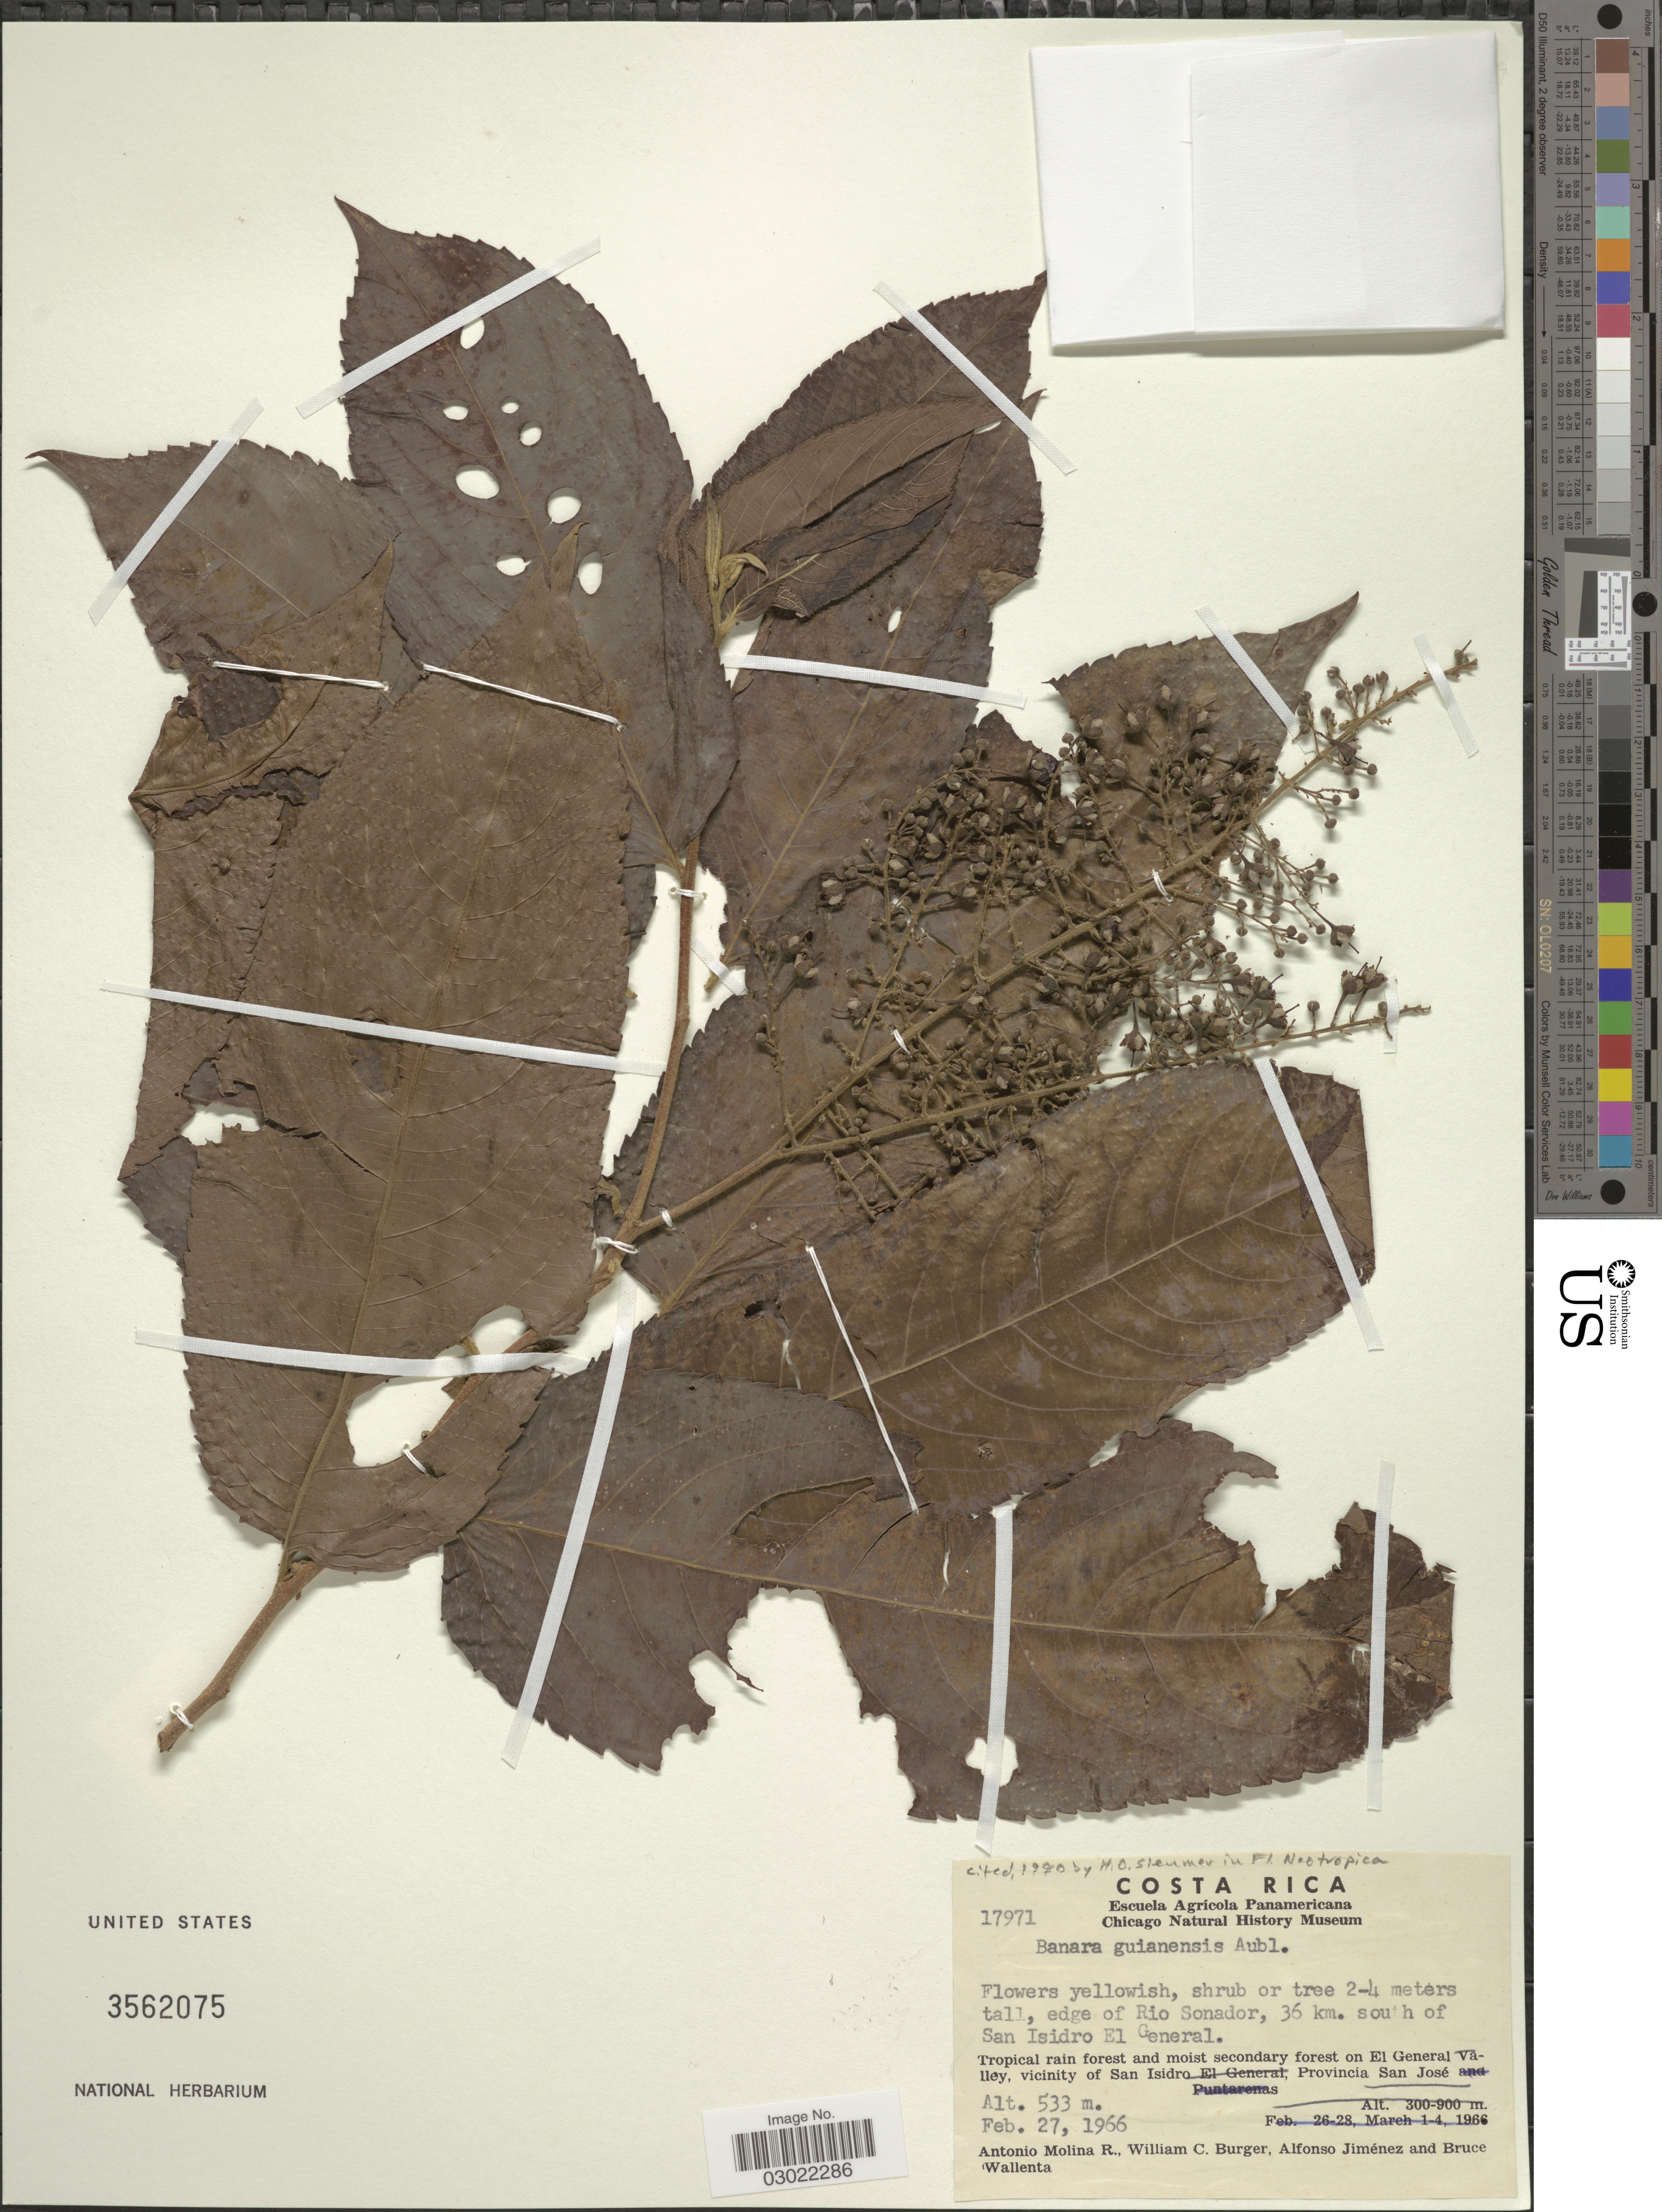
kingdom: Plantae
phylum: Tracheophyta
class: Magnoliopsida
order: Malpighiales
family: Salicaceae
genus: Banara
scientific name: Banara guianensis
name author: Aubl.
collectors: A. Molina R., W. Burger, A. Jiménez & B. Wallenta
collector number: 17971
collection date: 1966-02-27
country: Costa Rica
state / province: San José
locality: Edge of Rio Sonador, 36 km. south of San Isidro El General. Tropical rain forest and moist secondary forest on El General Valley, vicinity of San Isidro, Provincia San José.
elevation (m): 533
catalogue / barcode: US 3562075